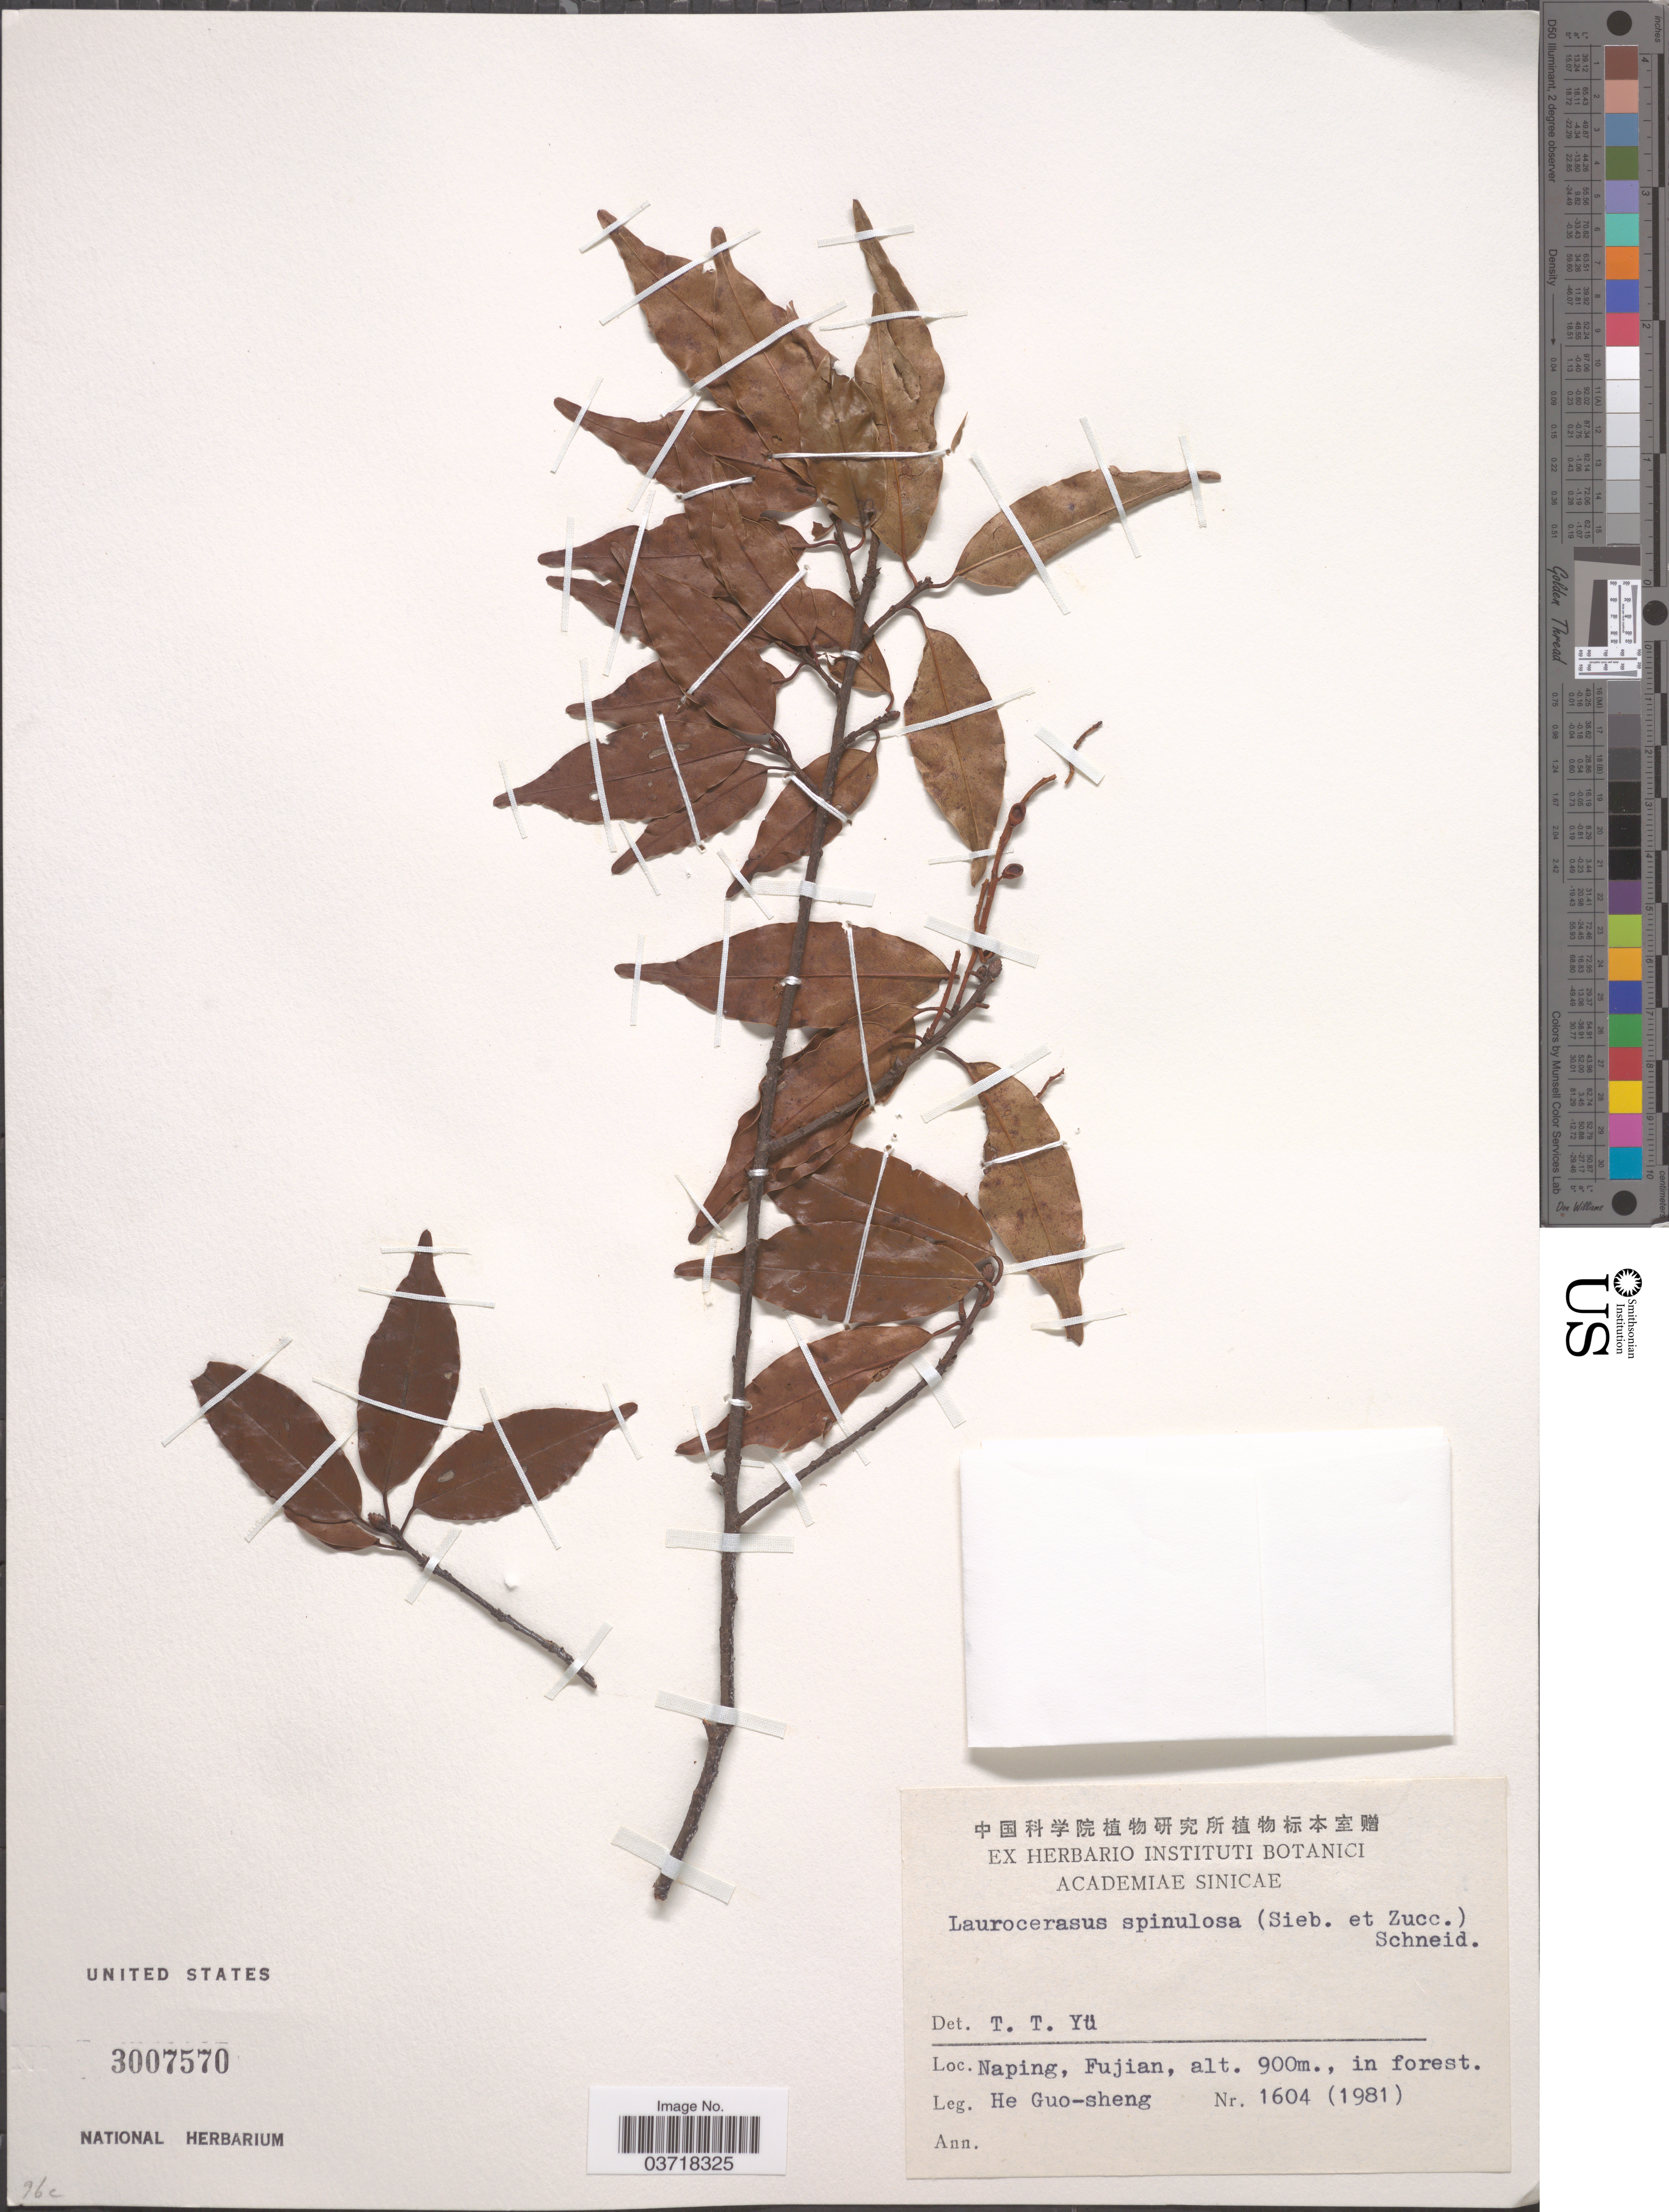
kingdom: Plantae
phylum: Tracheophyta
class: Magnoliopsida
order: Rosales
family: Rosaceae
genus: Prunus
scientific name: Prunus spinulosa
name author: Siebold & Zucc.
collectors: H. Guo-Sheng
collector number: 1604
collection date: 1981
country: China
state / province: Fujian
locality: Naping.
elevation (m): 900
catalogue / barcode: US 3007570